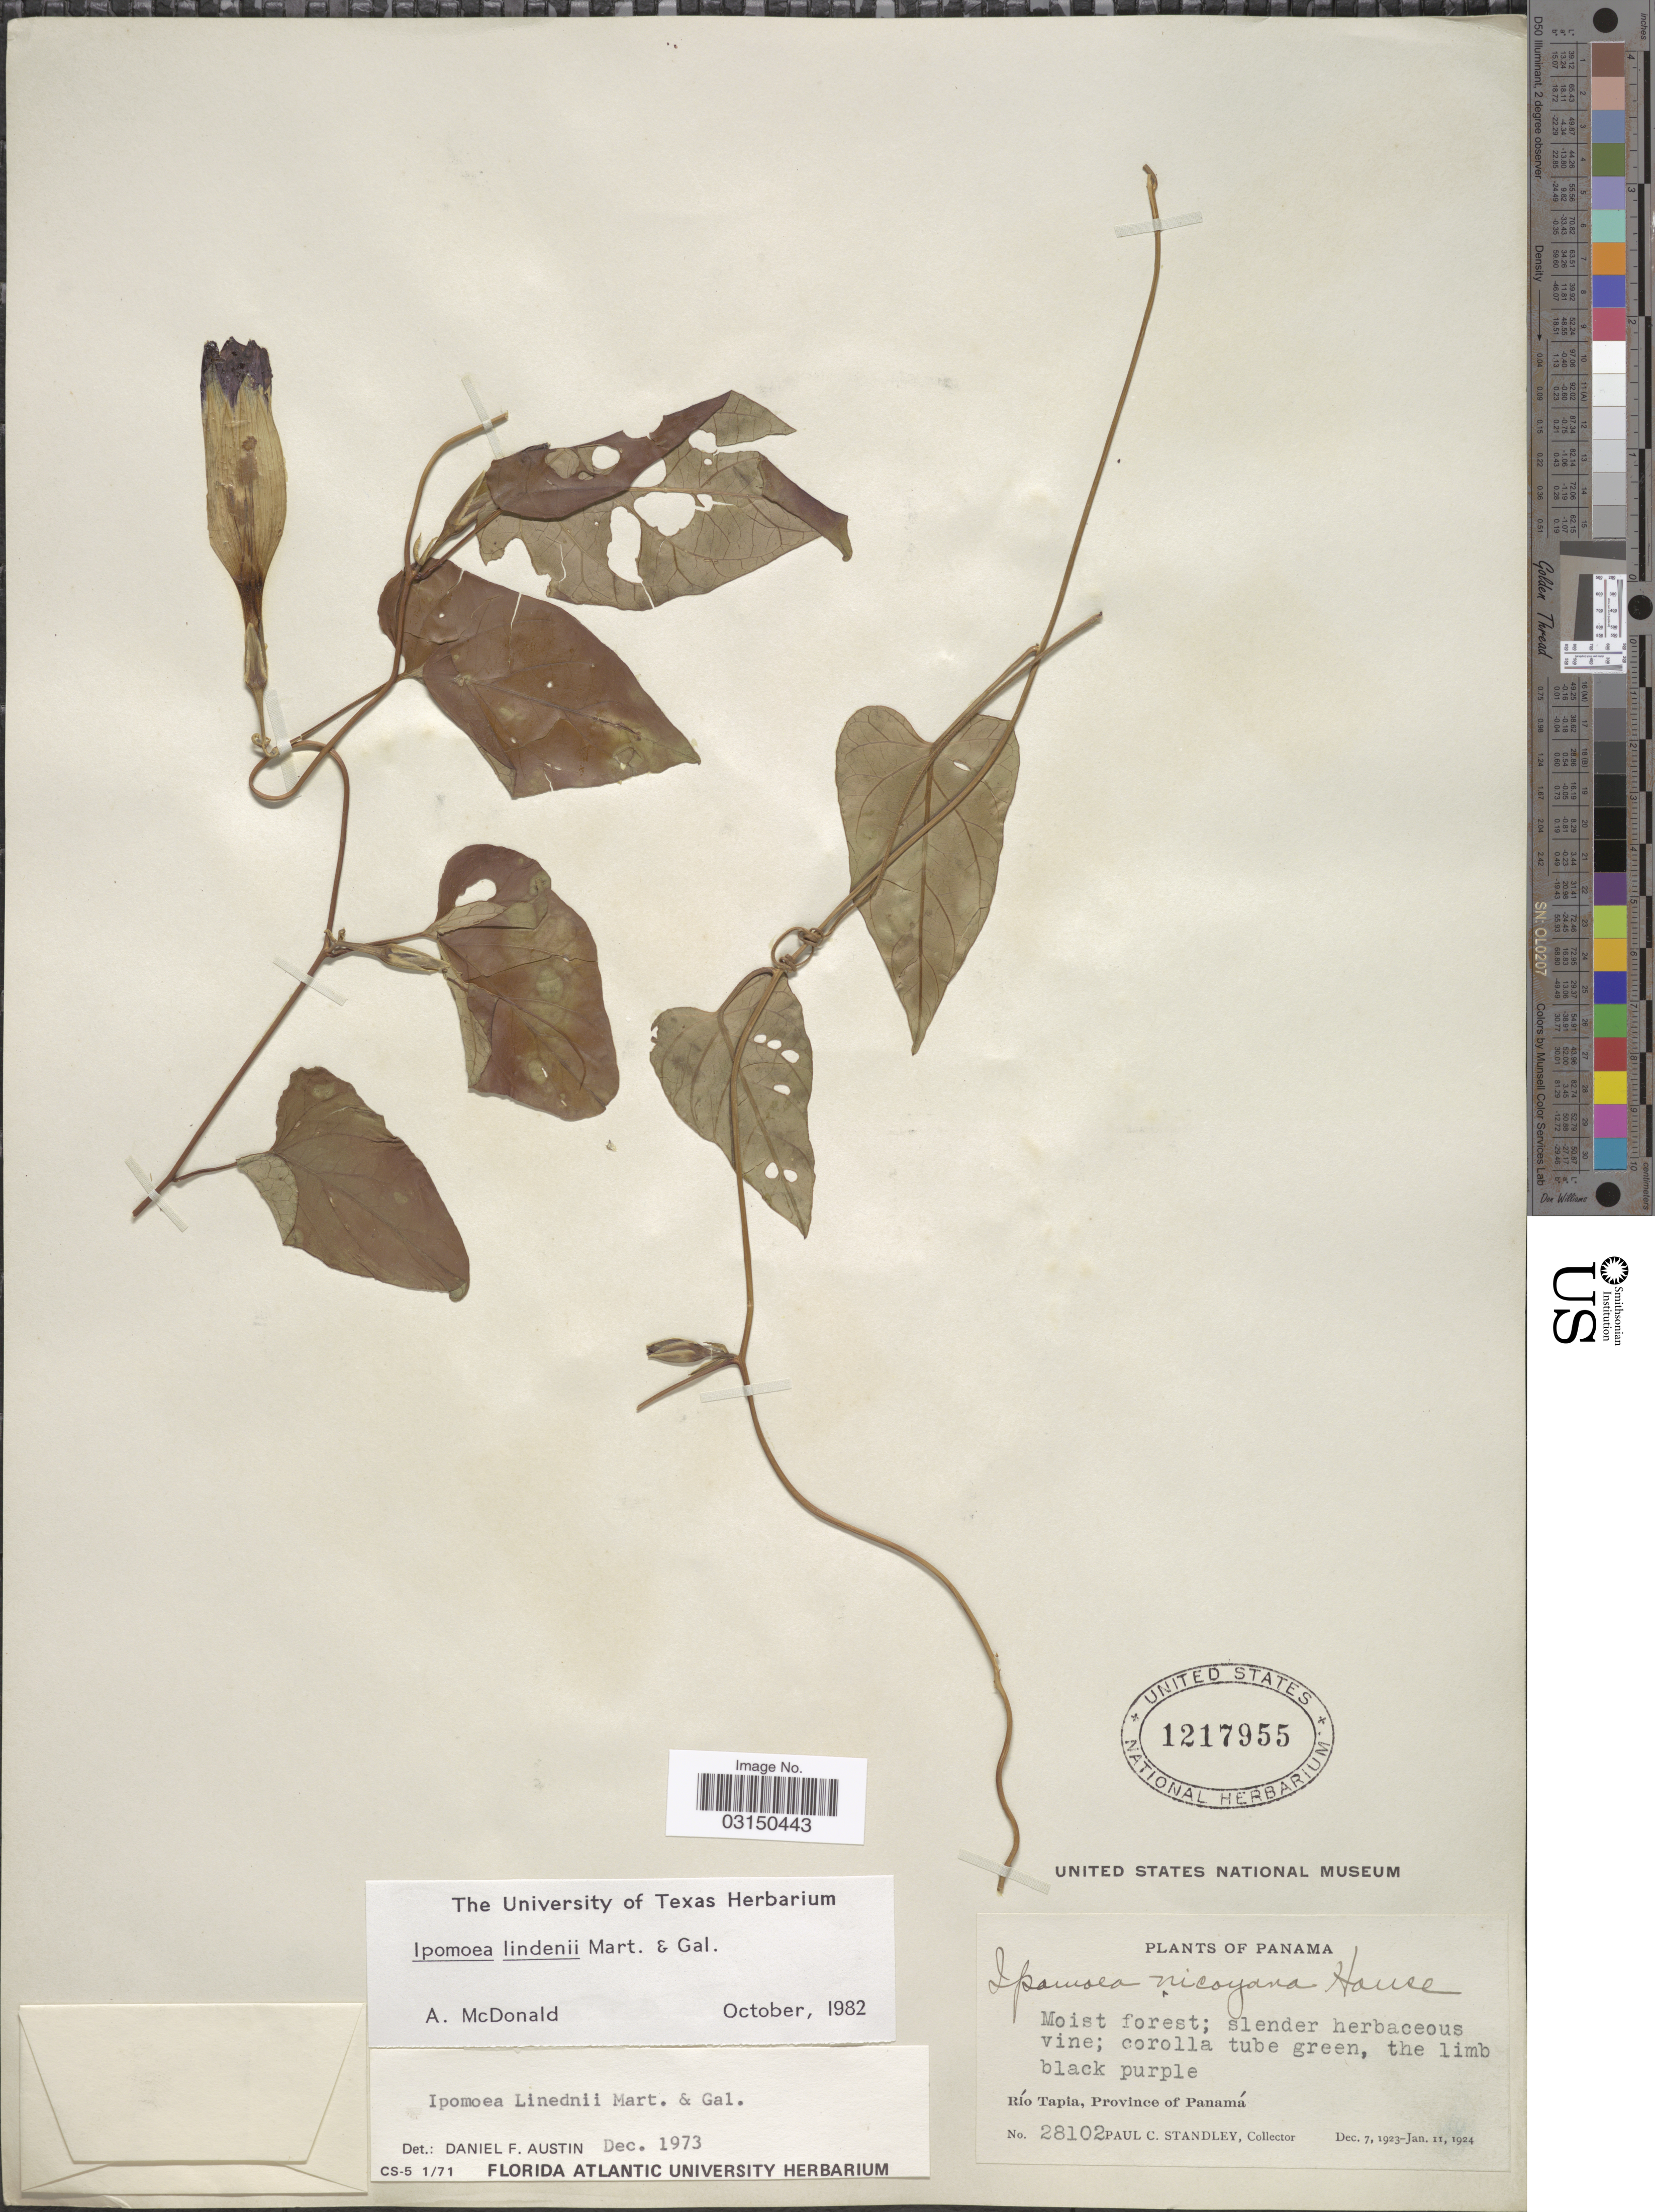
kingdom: Plantae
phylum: Tracheophyta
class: Magnoliopsida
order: Solanales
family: Convolvulaceae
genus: Ipomoea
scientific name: Ipomoea lindenii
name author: Galeotti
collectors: P. C. Standley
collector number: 28102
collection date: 1923-12-07/1924-01-11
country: Panama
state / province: Panamá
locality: Río Tapia, Province of Panamá.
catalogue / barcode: US 1217955